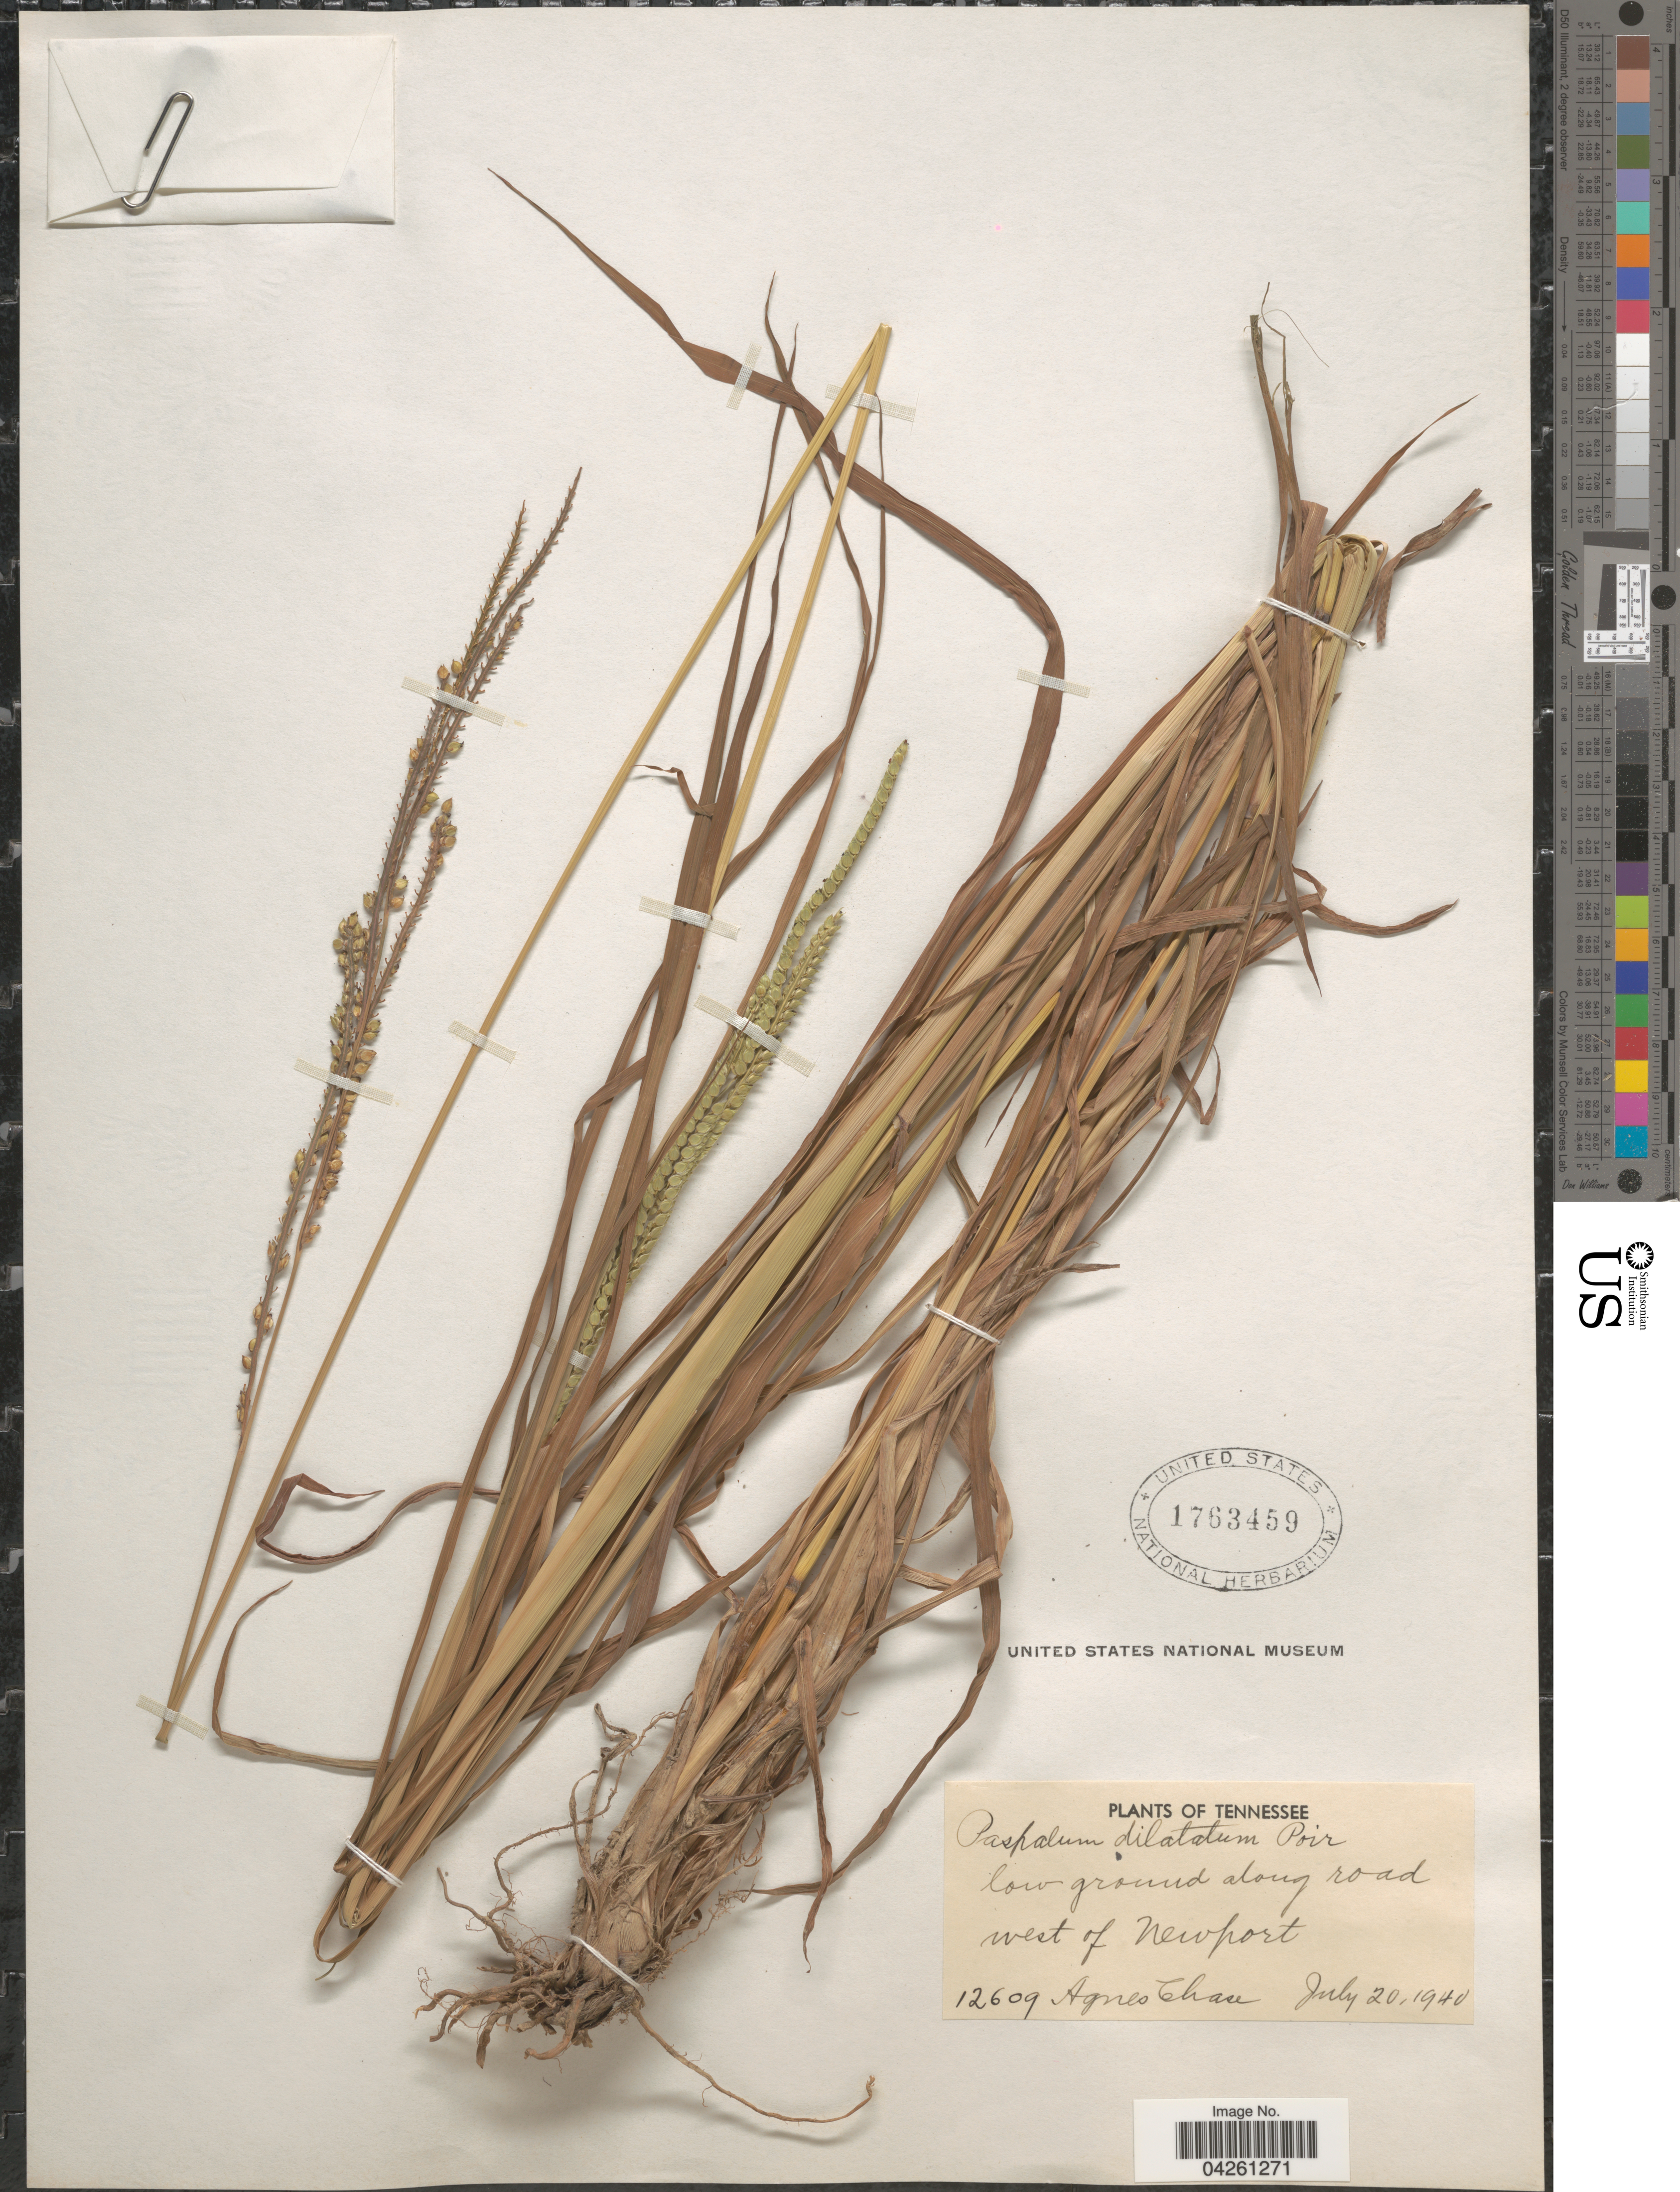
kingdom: Plantae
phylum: Tracheophyta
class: Liliopsida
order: Poales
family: Poaceae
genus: Paspalum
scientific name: Paspalum dilatatum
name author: Poir.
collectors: A. Chase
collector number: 12609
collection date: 1940-07-20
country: United States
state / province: Tennessee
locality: Low ground along road west of Newport.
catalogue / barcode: US 1763459